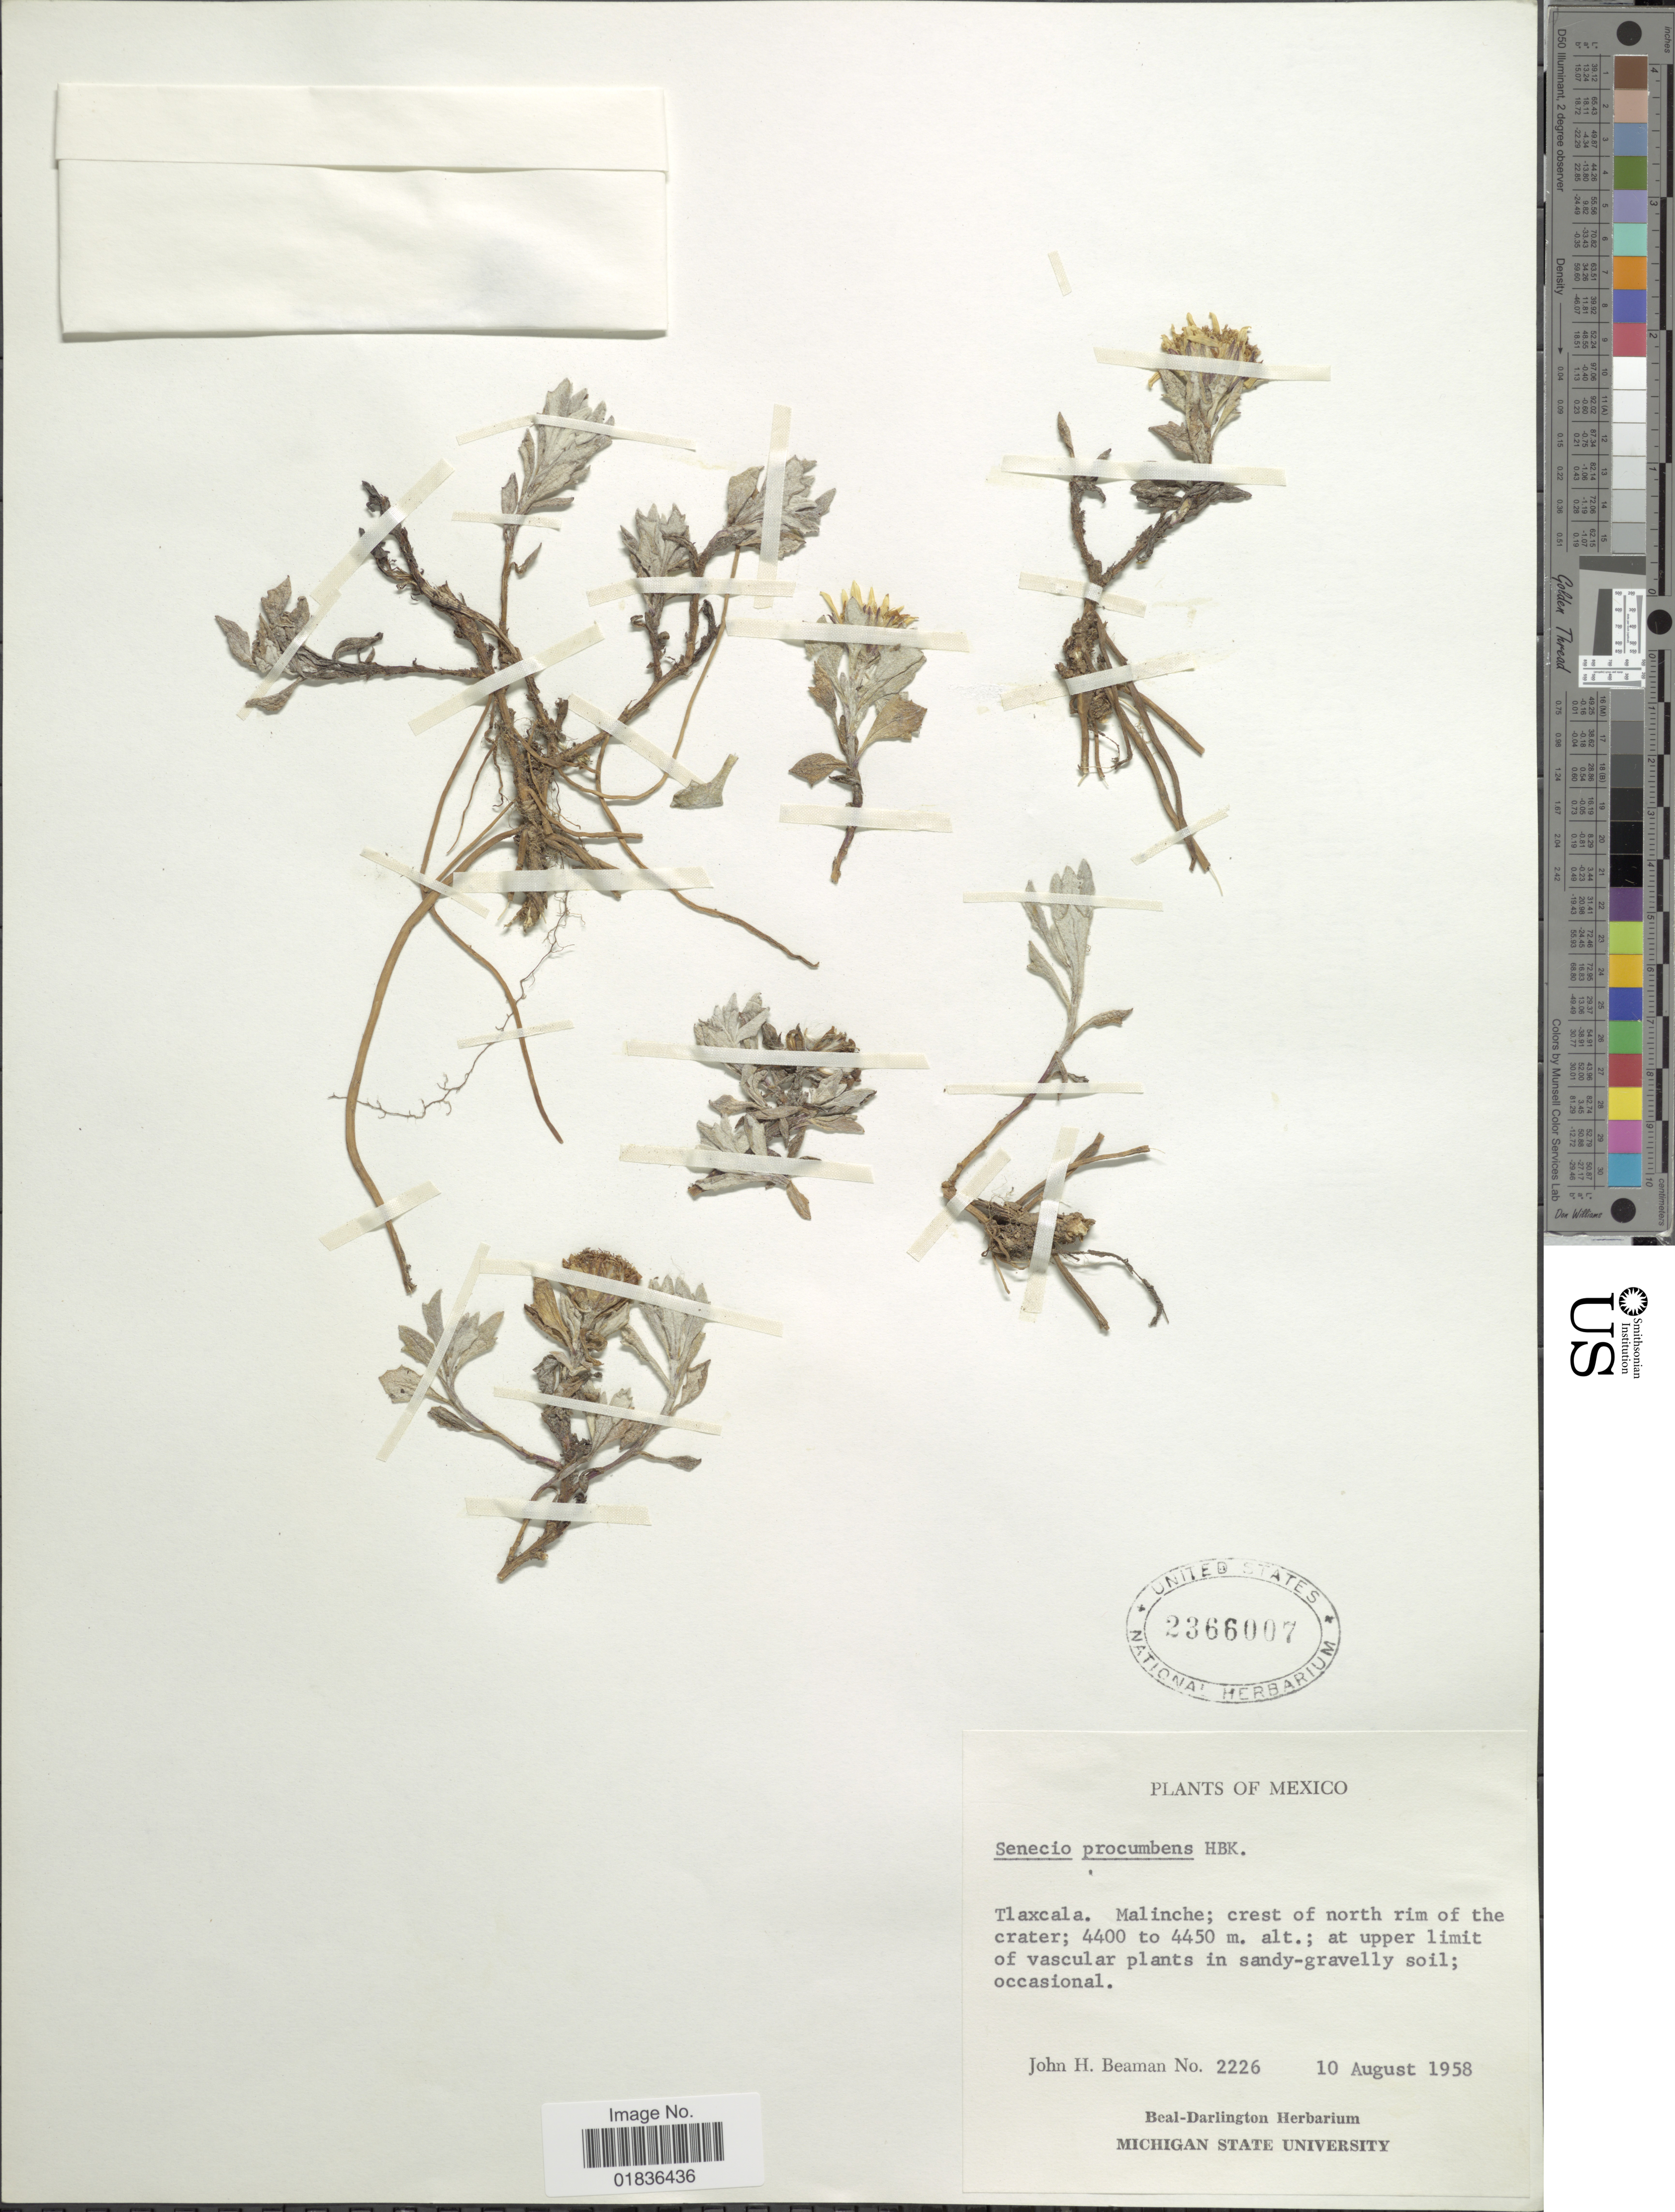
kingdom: Plantae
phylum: Tracheophyta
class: Magnoliopsida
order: Asterales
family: Asteraceae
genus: Senecio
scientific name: Senecio procumbens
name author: Kunth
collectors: J. H. Beaman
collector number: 2226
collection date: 1958-08-10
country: Mexico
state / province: Tlaxcala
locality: Malinche; crest of north rim of the crater.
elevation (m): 4400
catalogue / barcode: US 2366007